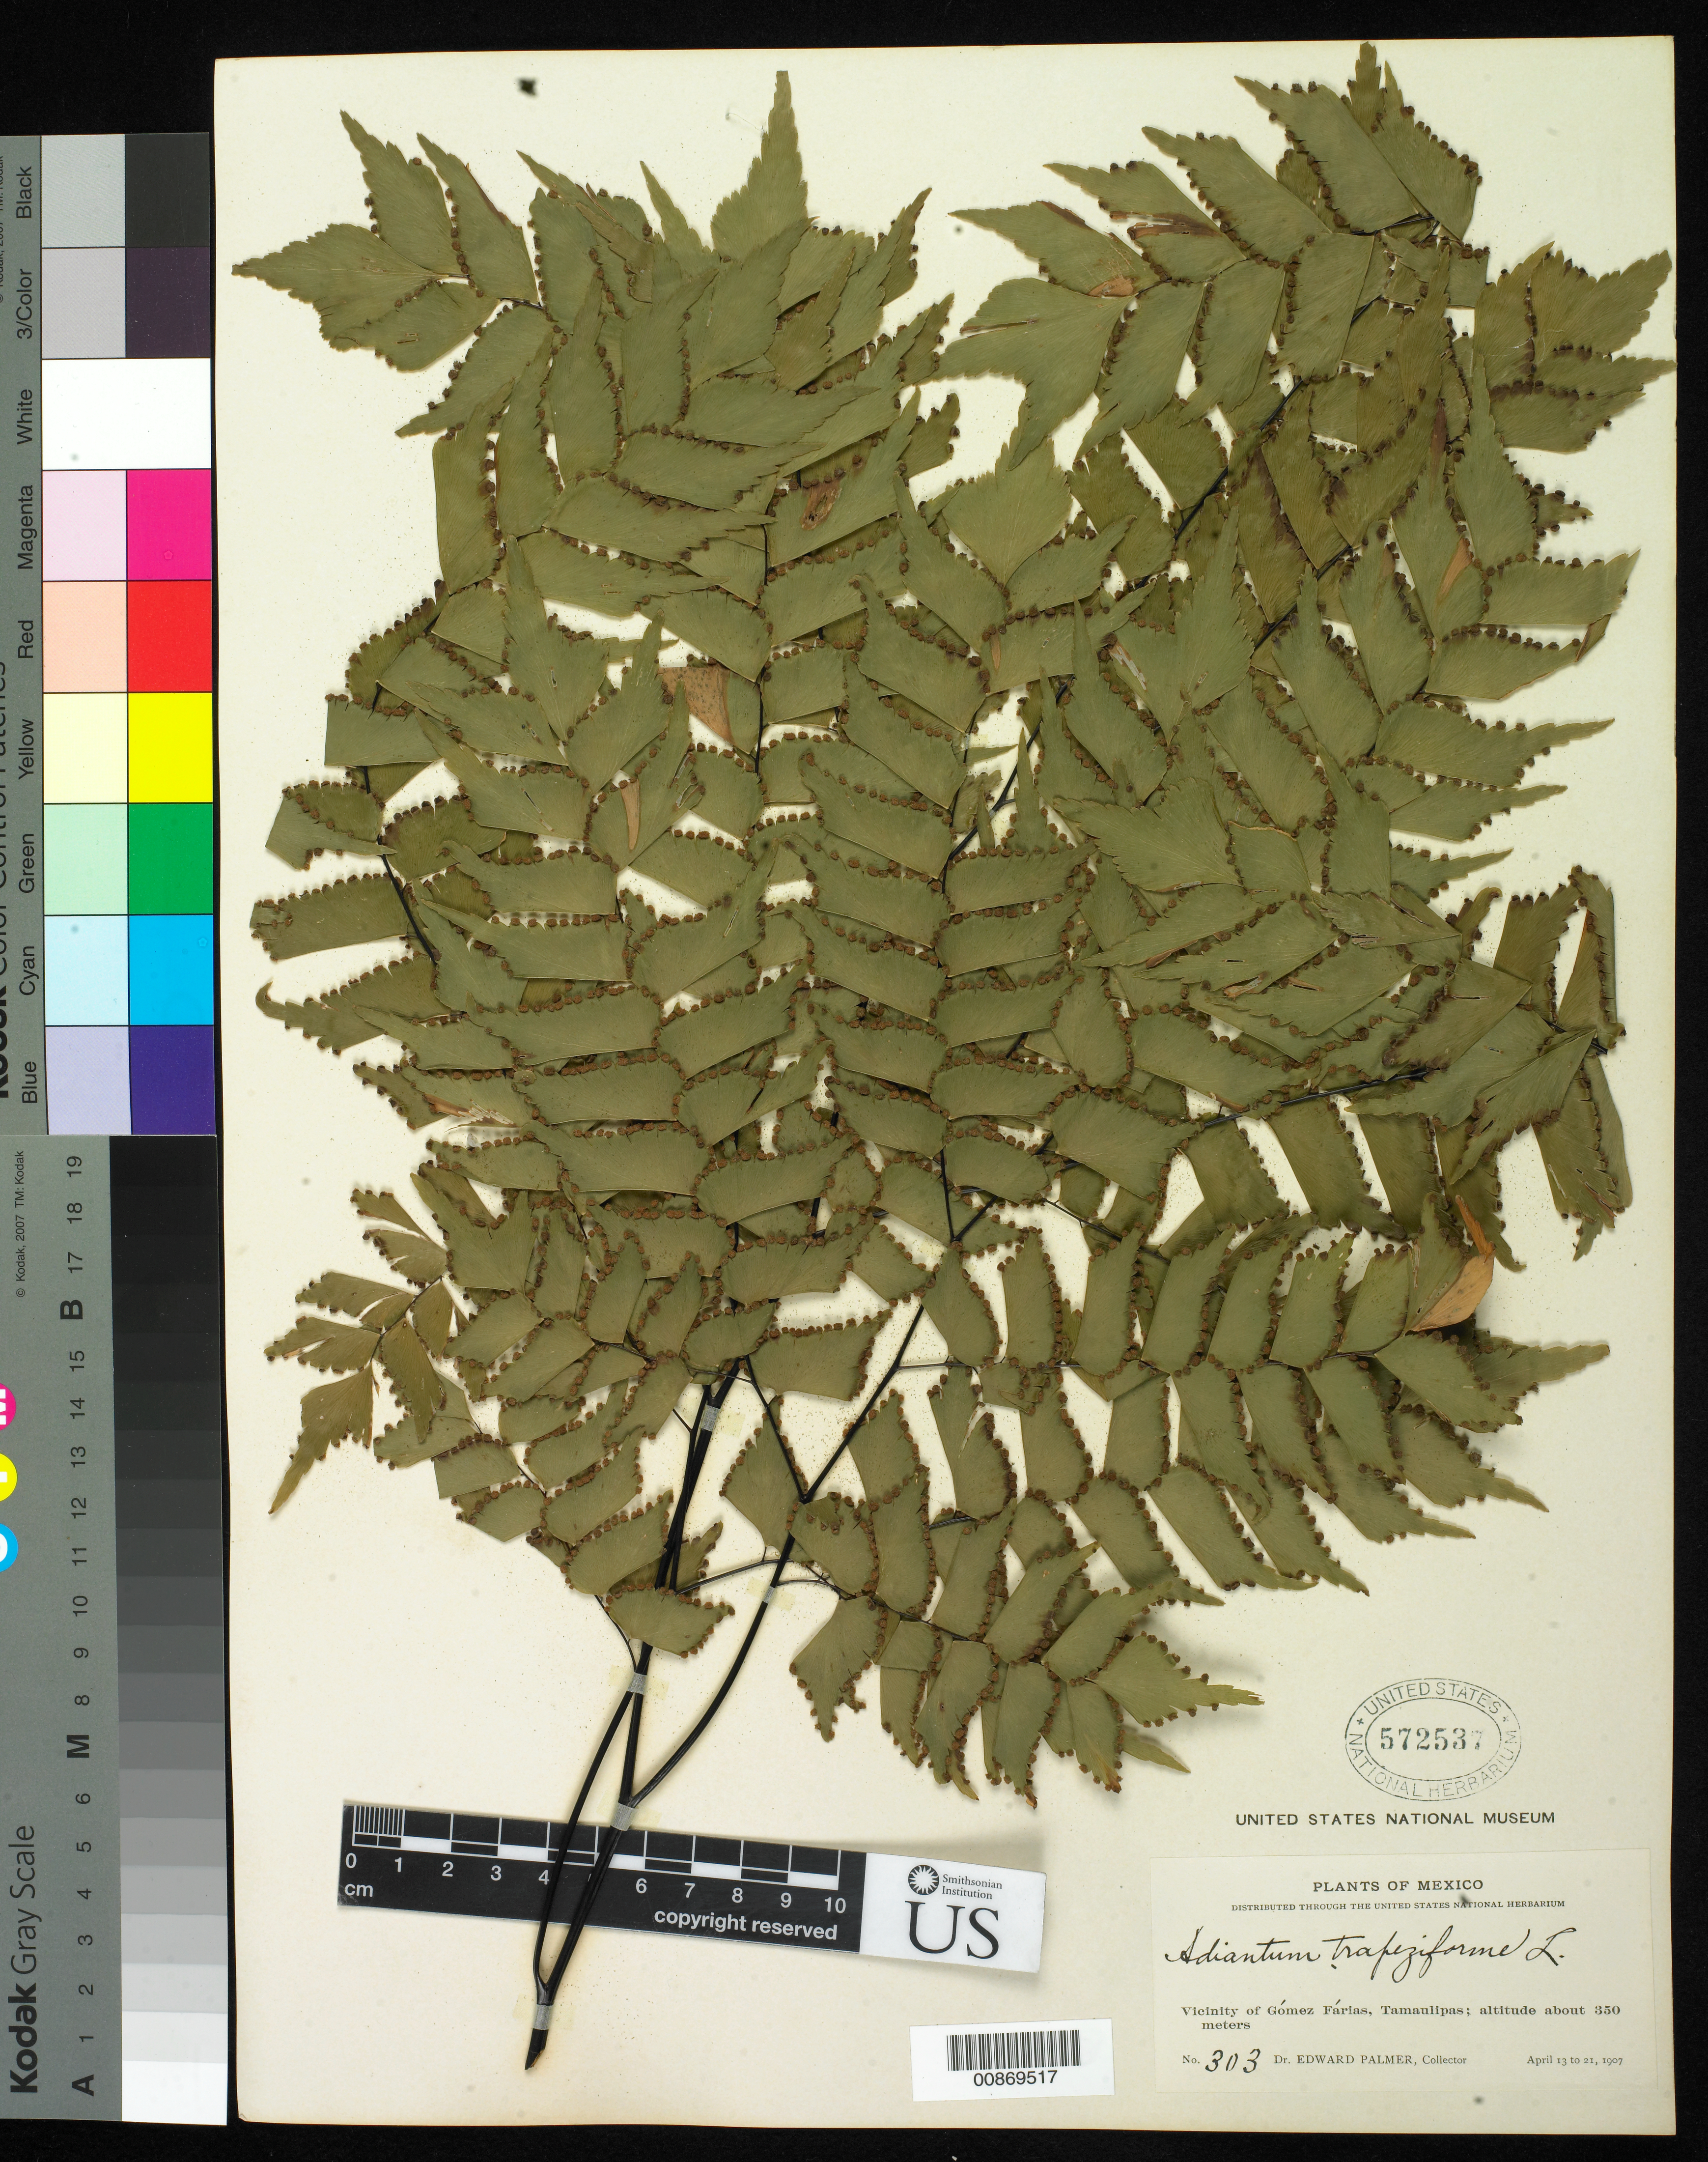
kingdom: Plantae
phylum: Tracheophyta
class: Polypodiopsida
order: Polypodiales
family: Pteridaceae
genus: Adiantum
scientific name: Adiantum trapeziforme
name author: L.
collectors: E. Palmer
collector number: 303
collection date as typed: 13 Apr 1907 to 21 Apr 1907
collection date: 1907-04-13/1907-04-21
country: Mexico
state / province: Tamaulipas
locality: Vicinity of Gómez Farias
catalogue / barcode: US 572537